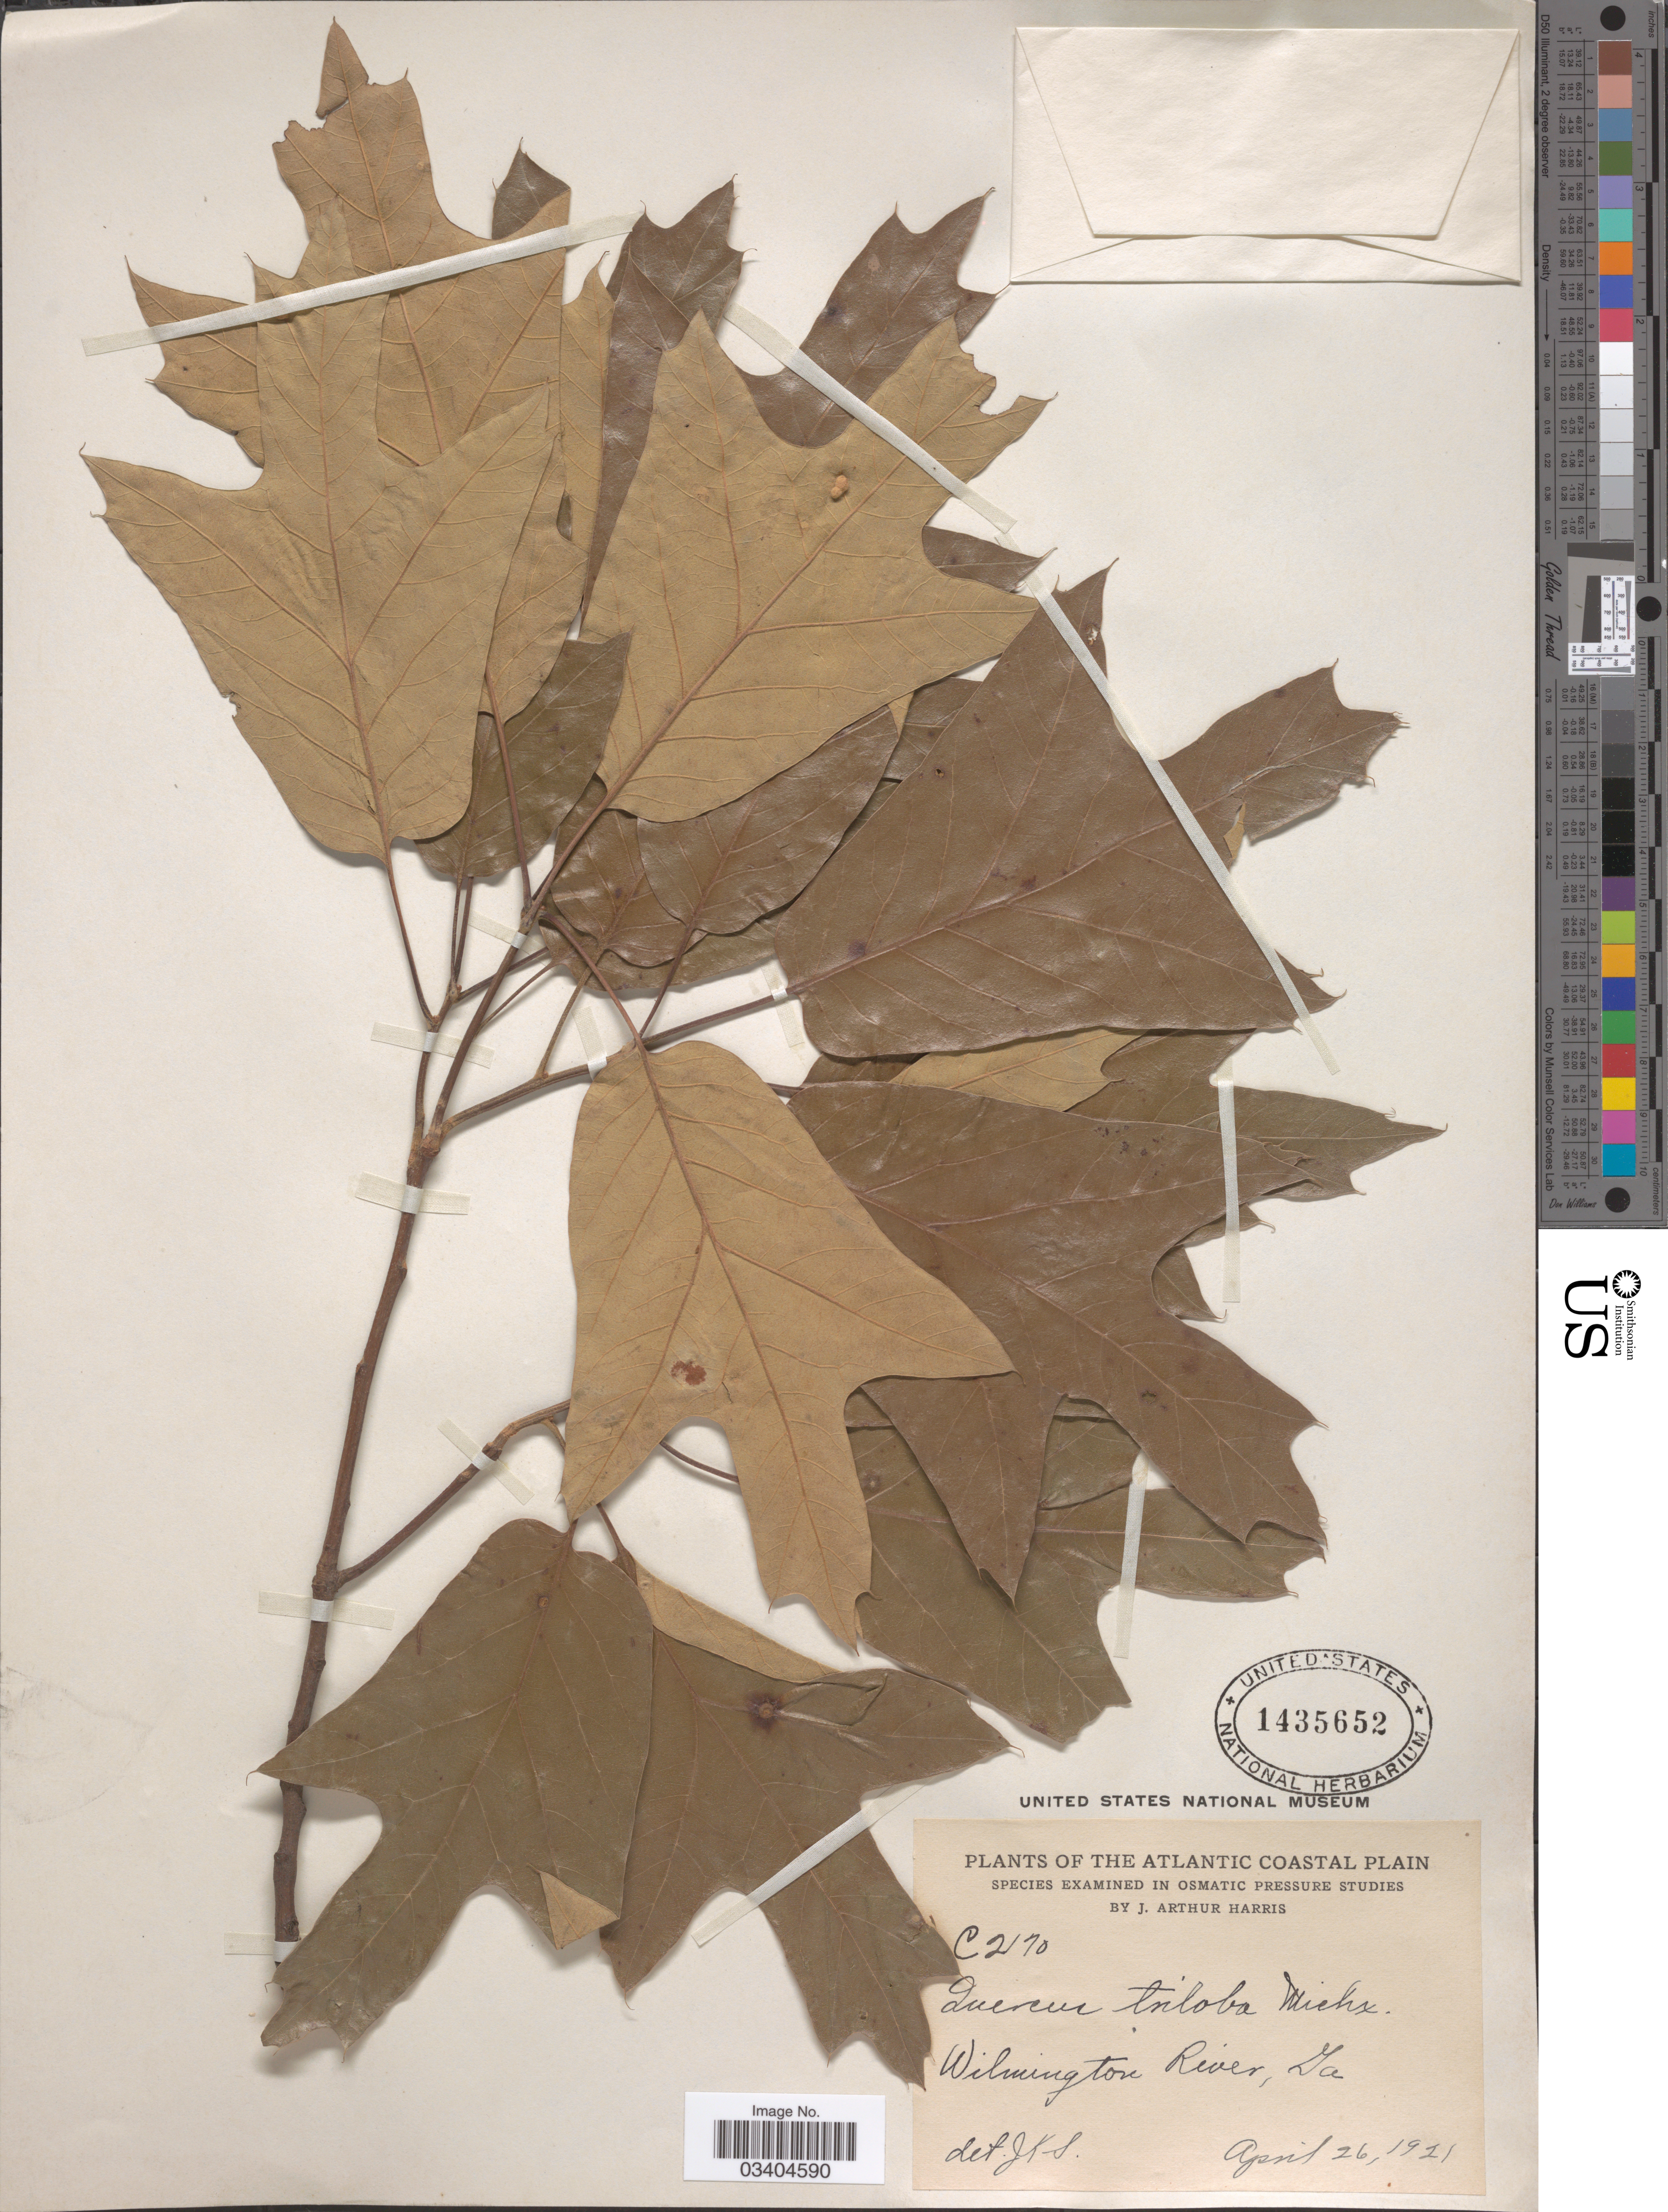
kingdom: Plantae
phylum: Tracheophyta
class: Magnoliopsida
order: Fagales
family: Fagaceae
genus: Quercus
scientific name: Quercus falcata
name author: Michx.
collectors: J. A. Harris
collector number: C2170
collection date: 1921-04-26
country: United States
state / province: Georgia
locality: The Atlantic Coastal Plain. Wilmington River.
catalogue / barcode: US 1435652